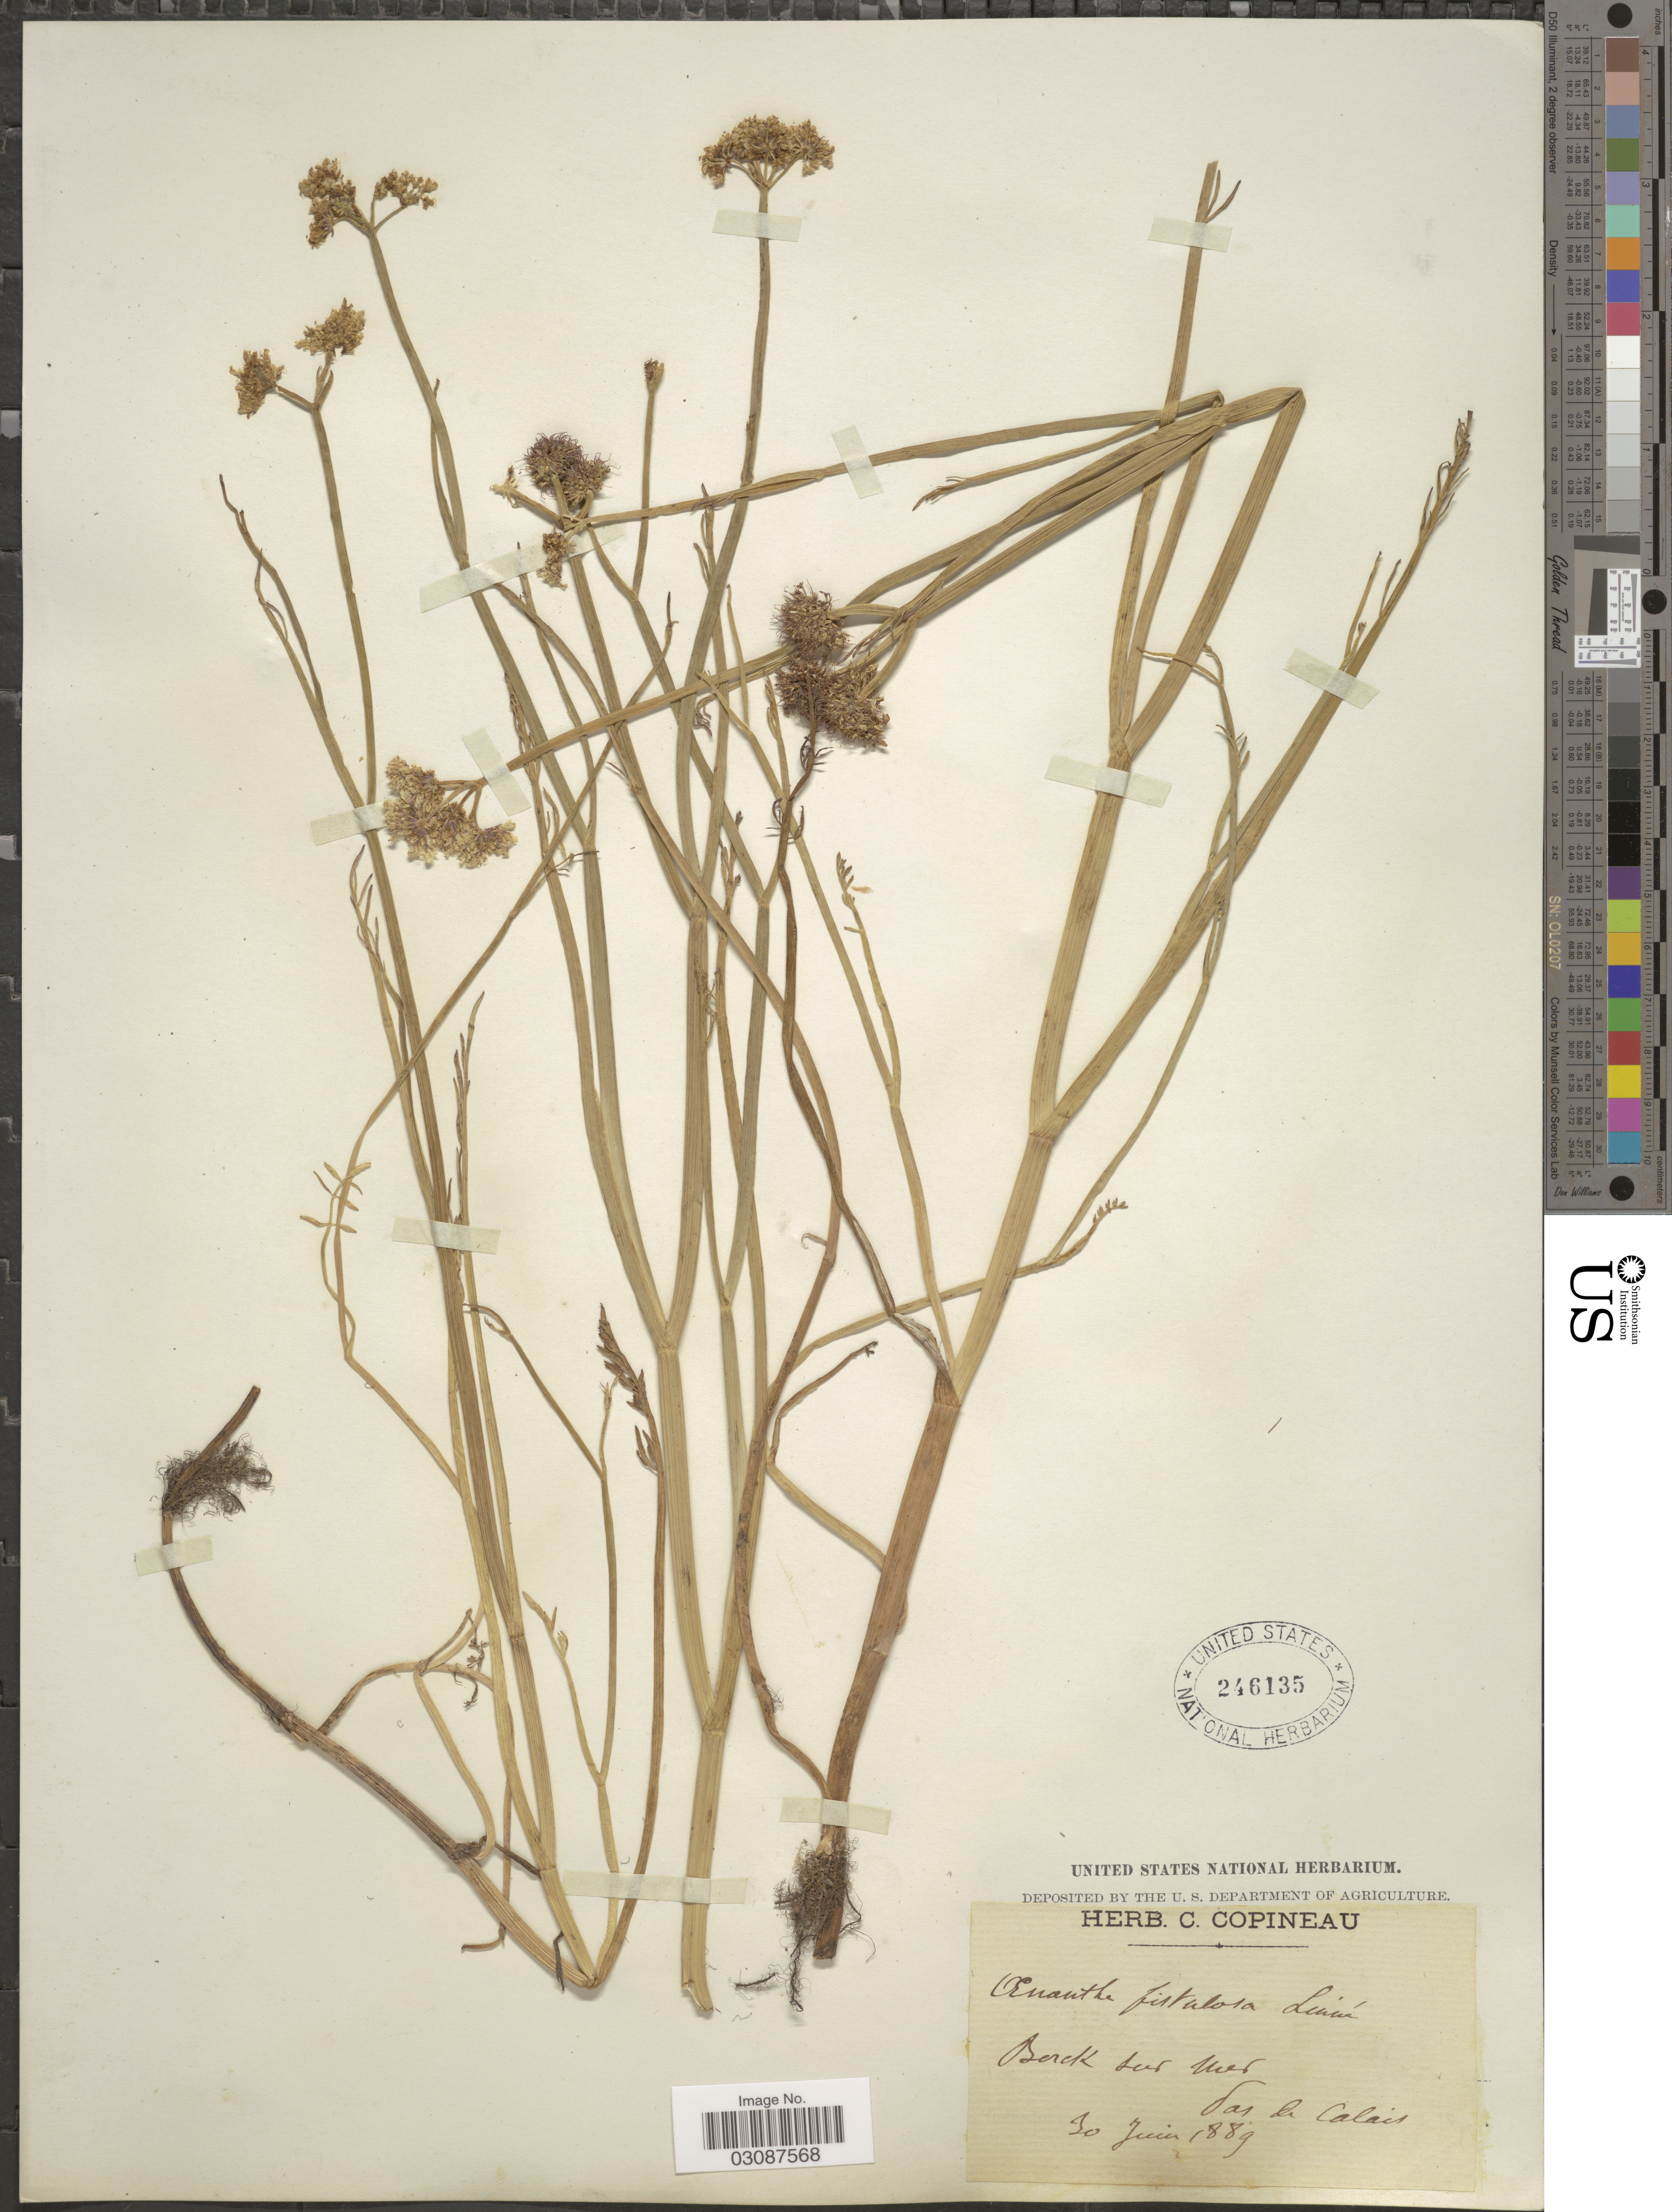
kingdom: Plantae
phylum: Tracheophyta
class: Magnoliopsida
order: Apiales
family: Apiaceae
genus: Oenanthe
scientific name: Oenanthe fistulosa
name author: L.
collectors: ex herb. C. Copineau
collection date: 1889-06-30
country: France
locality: Berck sur Mer das de Calais.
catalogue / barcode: US 246135